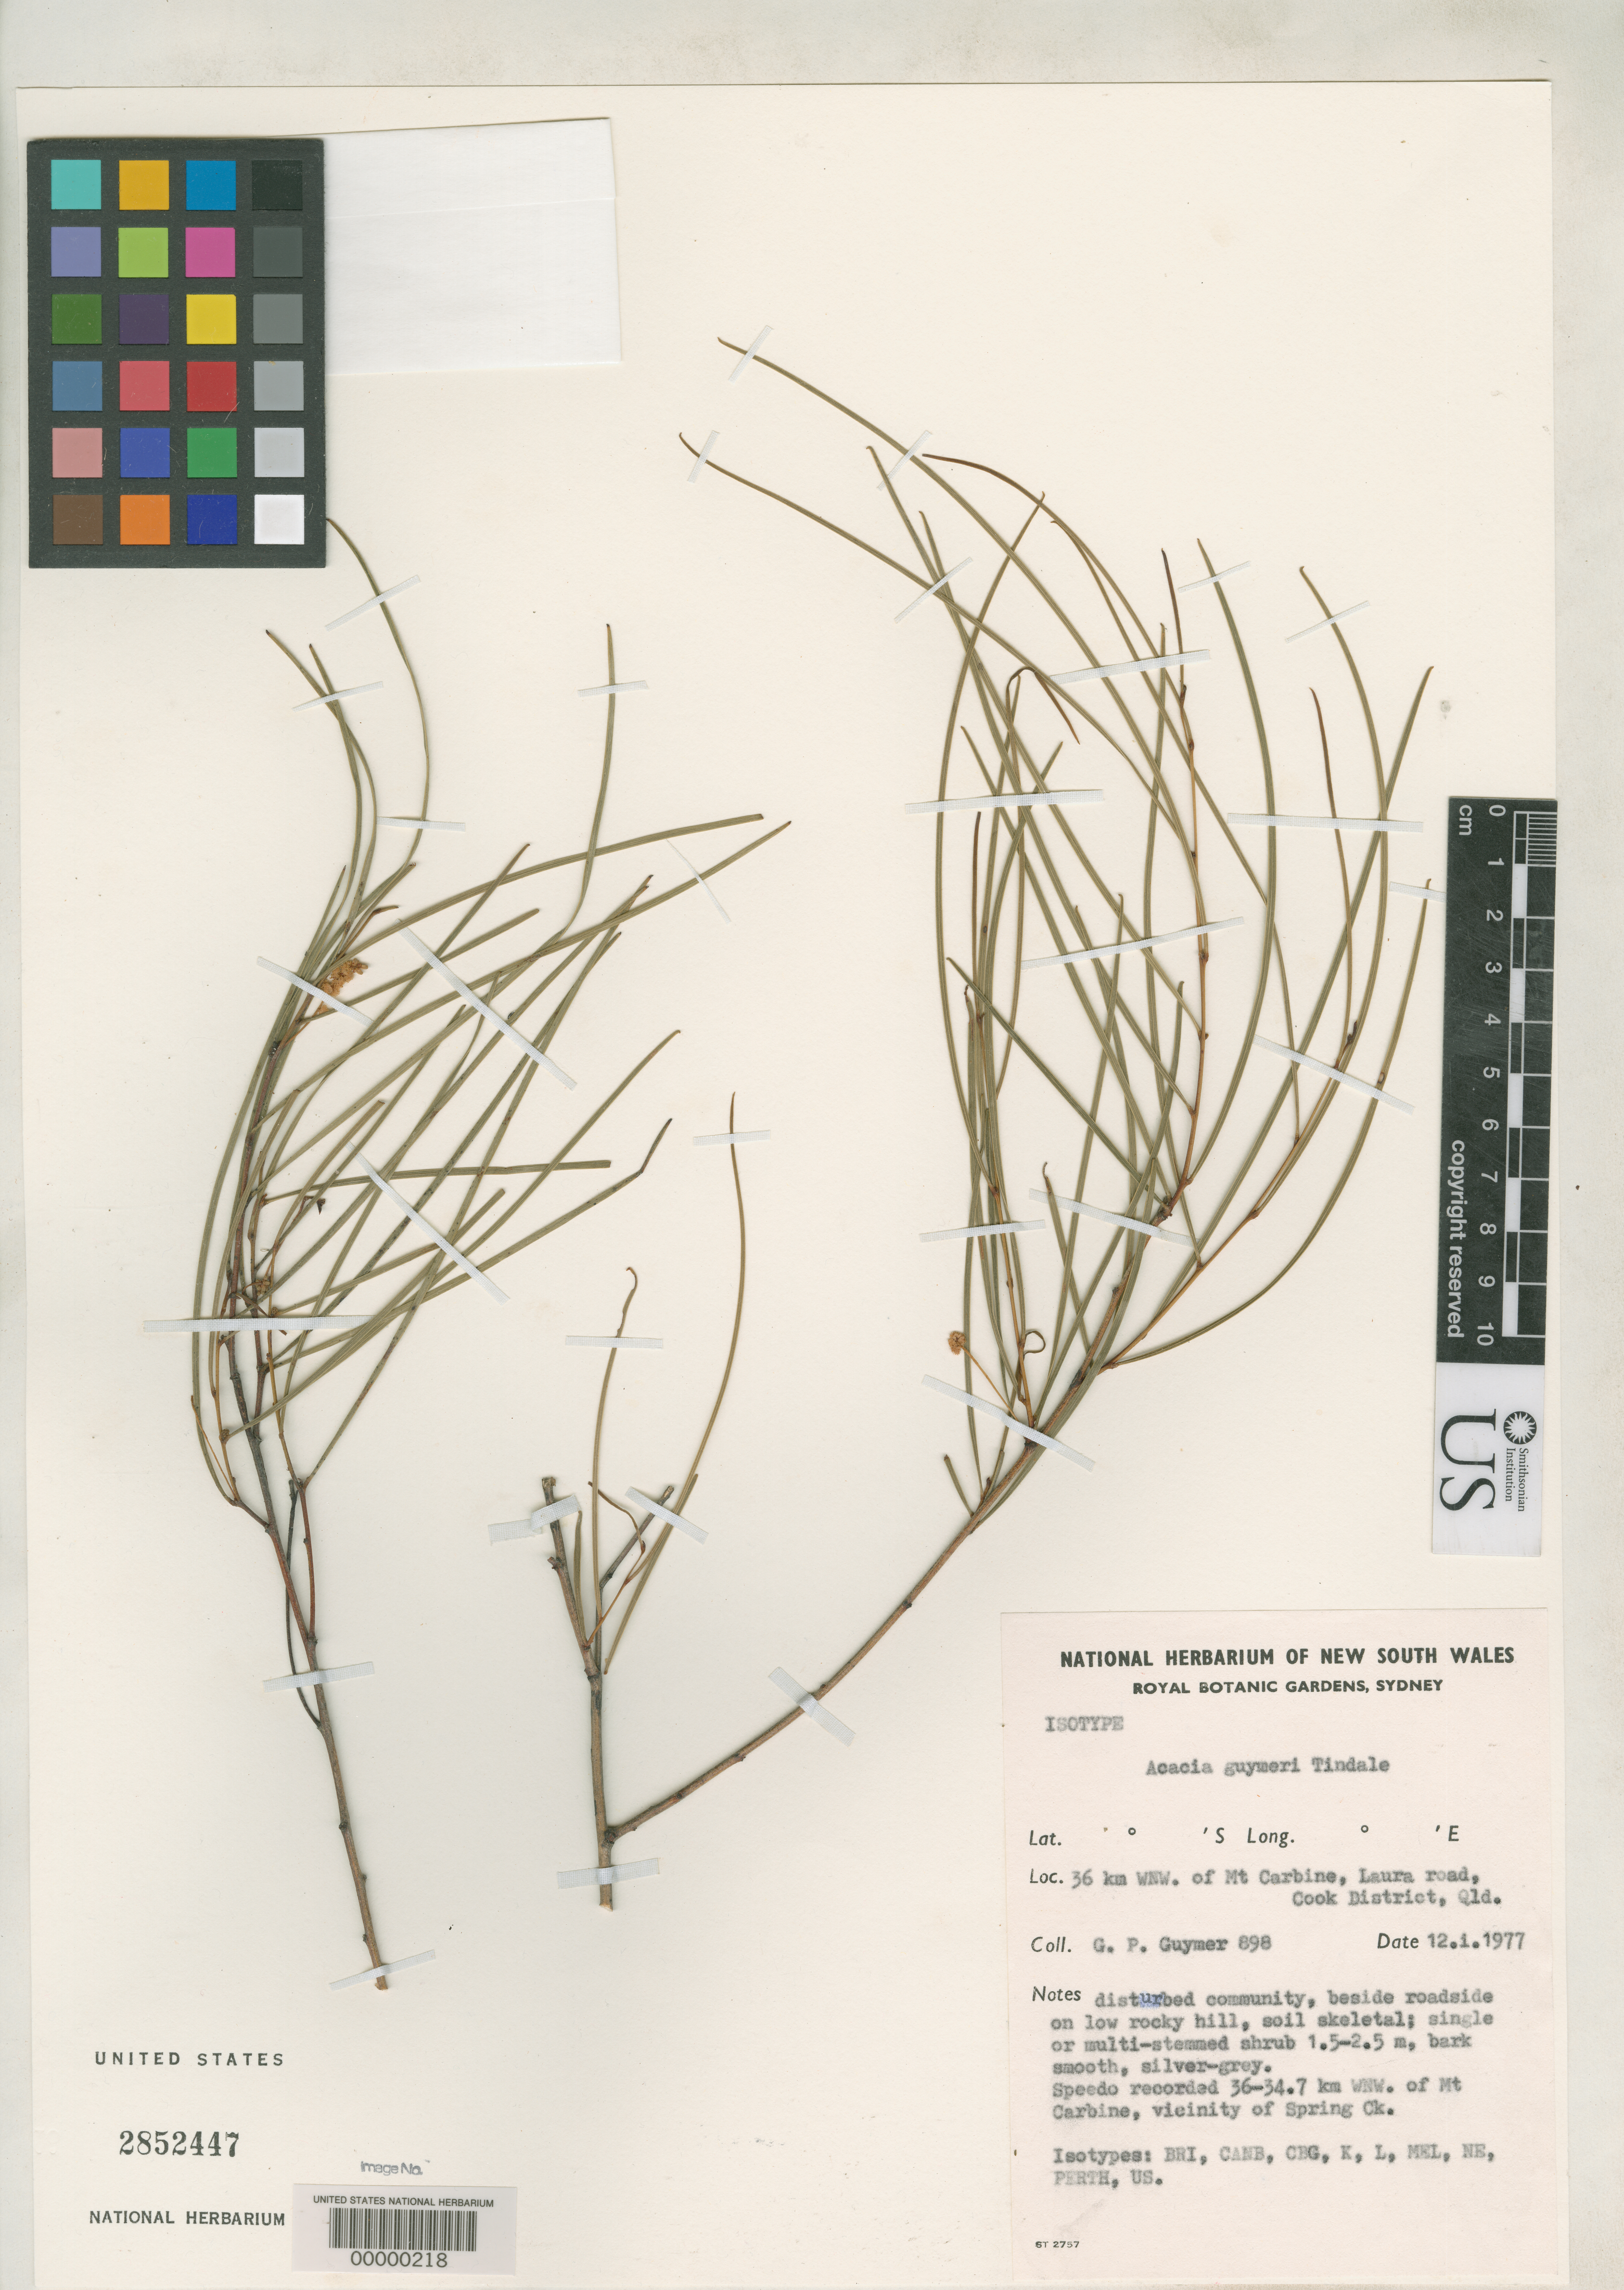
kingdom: Plantae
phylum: Tracheophyta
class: Magnoliopsida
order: Fabales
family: Fabaceae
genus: Acacia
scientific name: Acacia guymeri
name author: Tindale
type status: Isotype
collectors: G. P. Guymer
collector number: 898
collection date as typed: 12 Jan 1977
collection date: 1977-01-12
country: Australia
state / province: Queensland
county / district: Cook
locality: Laura road.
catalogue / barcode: US 2852447